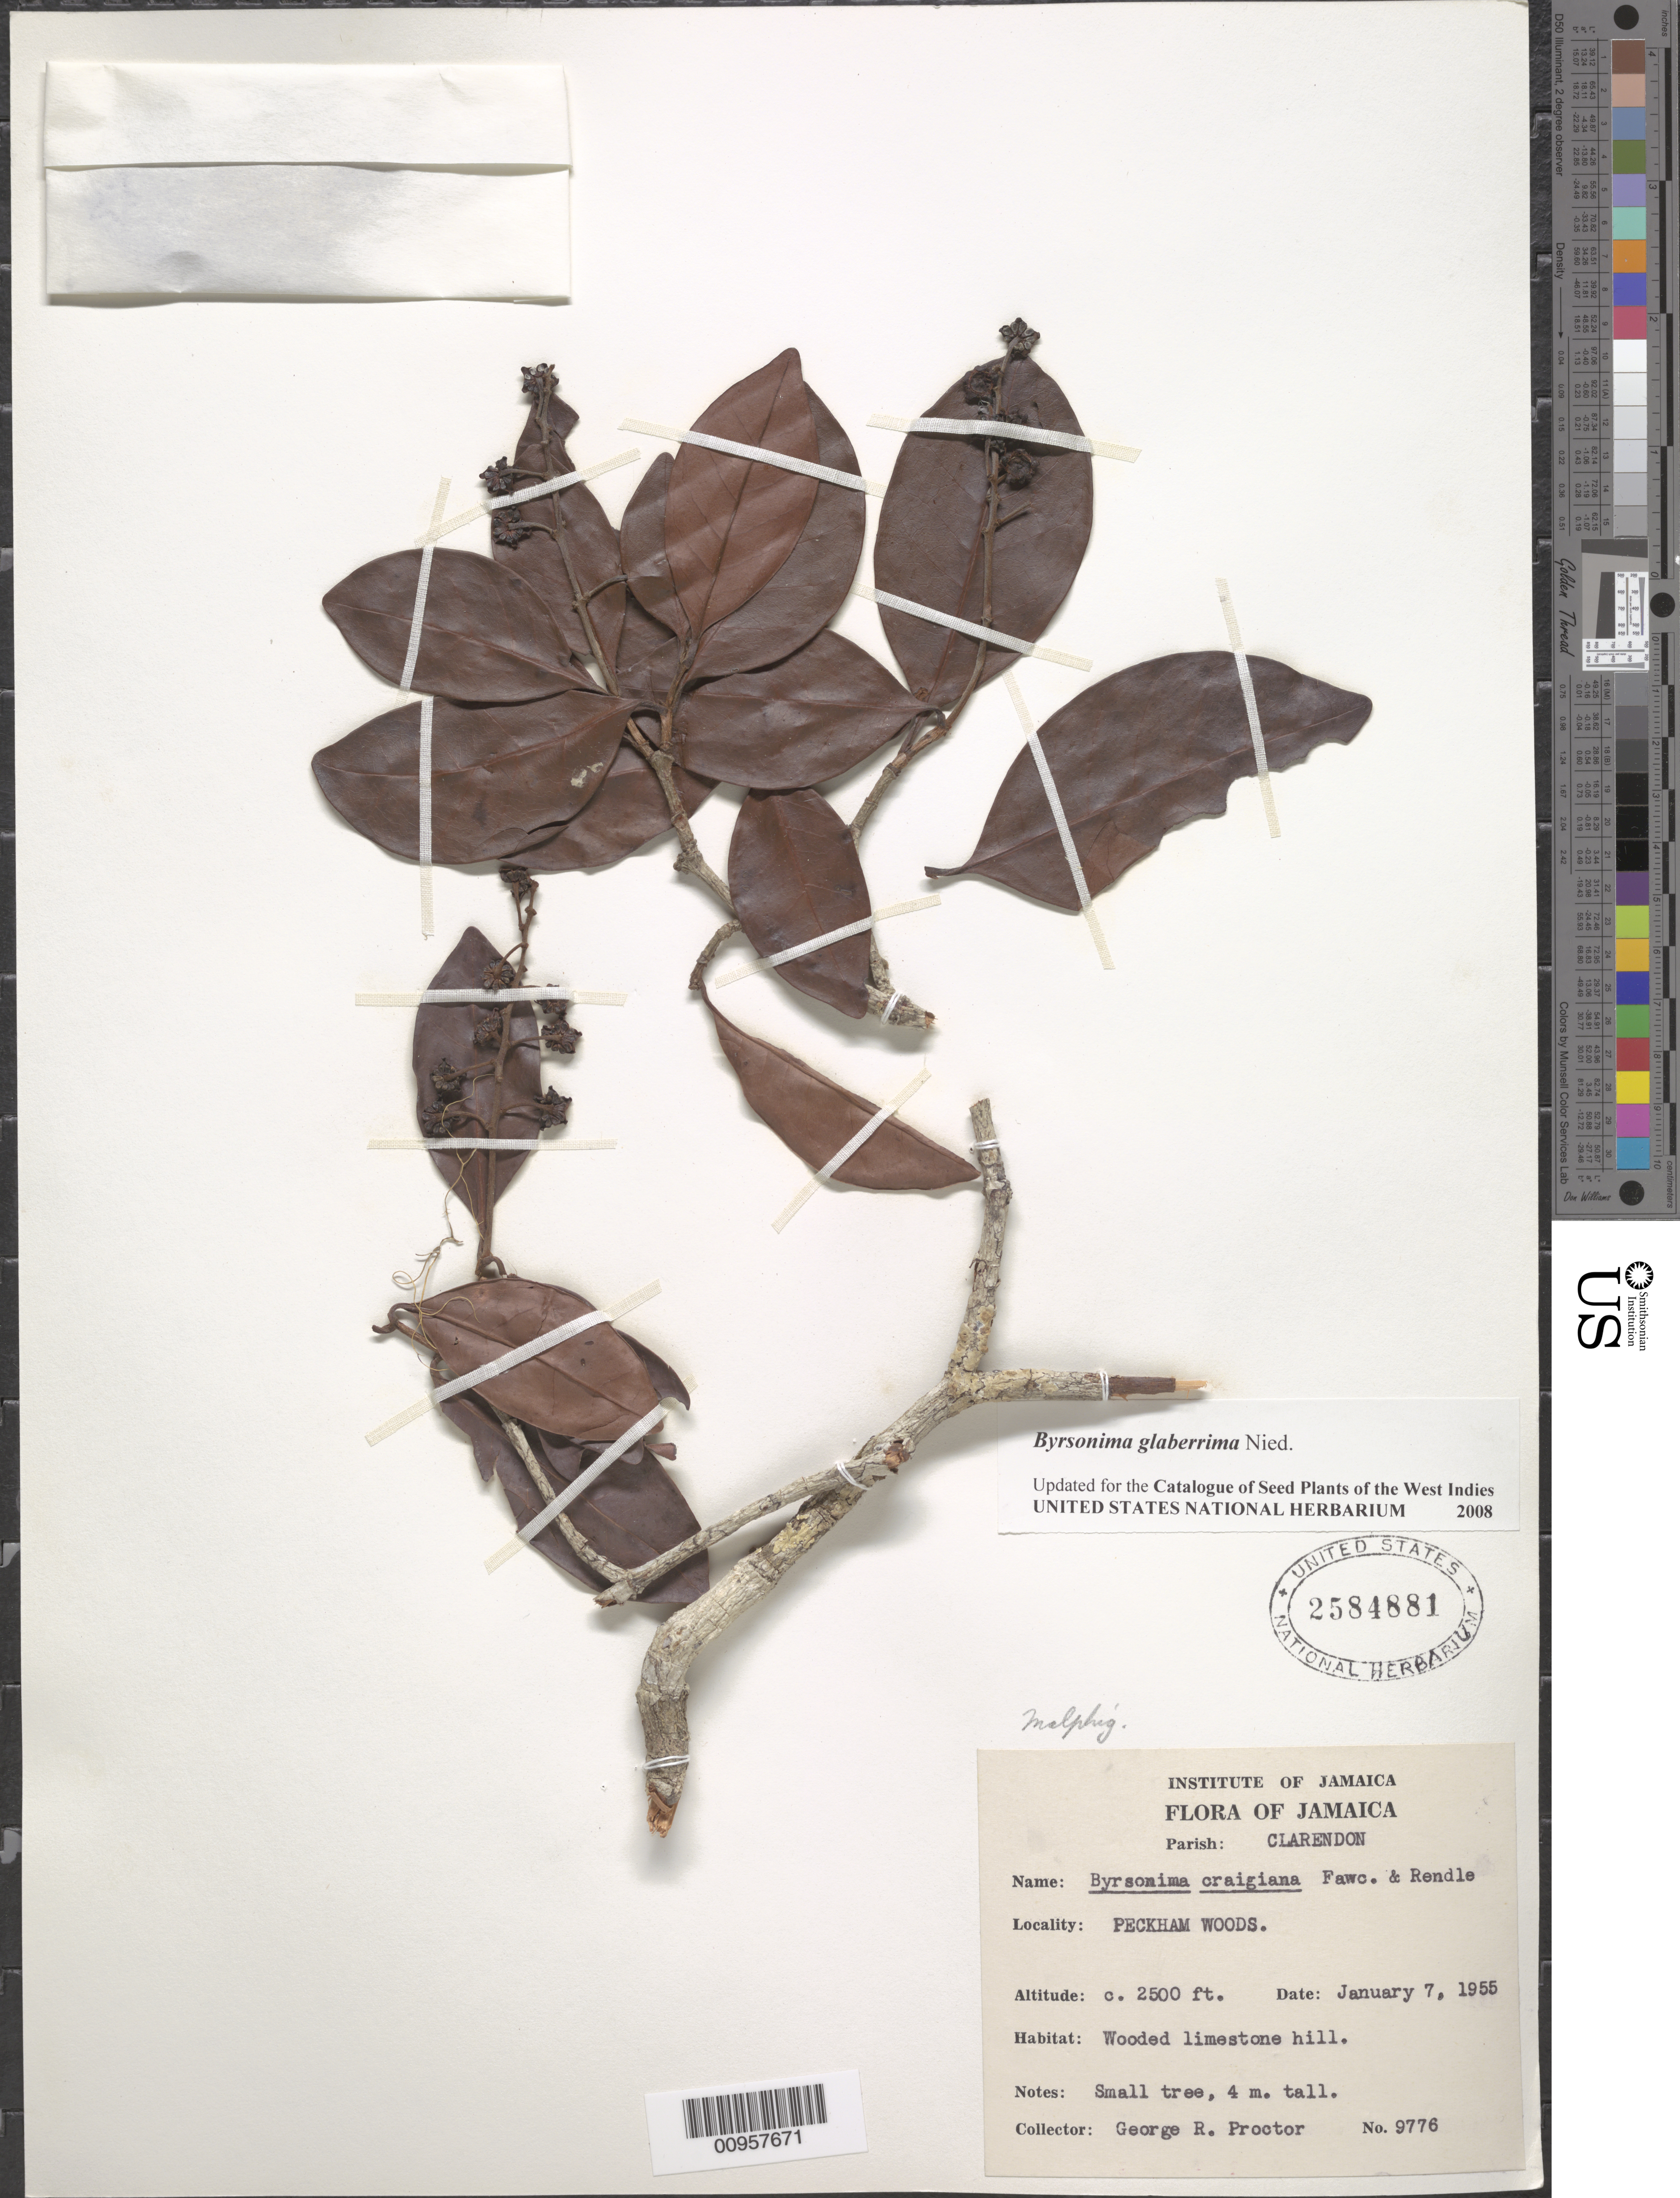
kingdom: Plantae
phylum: Tracheophyta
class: Magnoliopsida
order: Malpighiales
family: Malpighiaceae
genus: Byrsonima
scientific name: Byrsonima glaberrima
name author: Nied.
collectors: G. R. Proctor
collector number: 9776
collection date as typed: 07 Jan 1955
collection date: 1955-01-07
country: Jamaica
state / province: Clarendon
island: Jamaica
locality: Peckham Woods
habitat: Wooded limestone hill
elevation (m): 762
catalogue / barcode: US 2584881